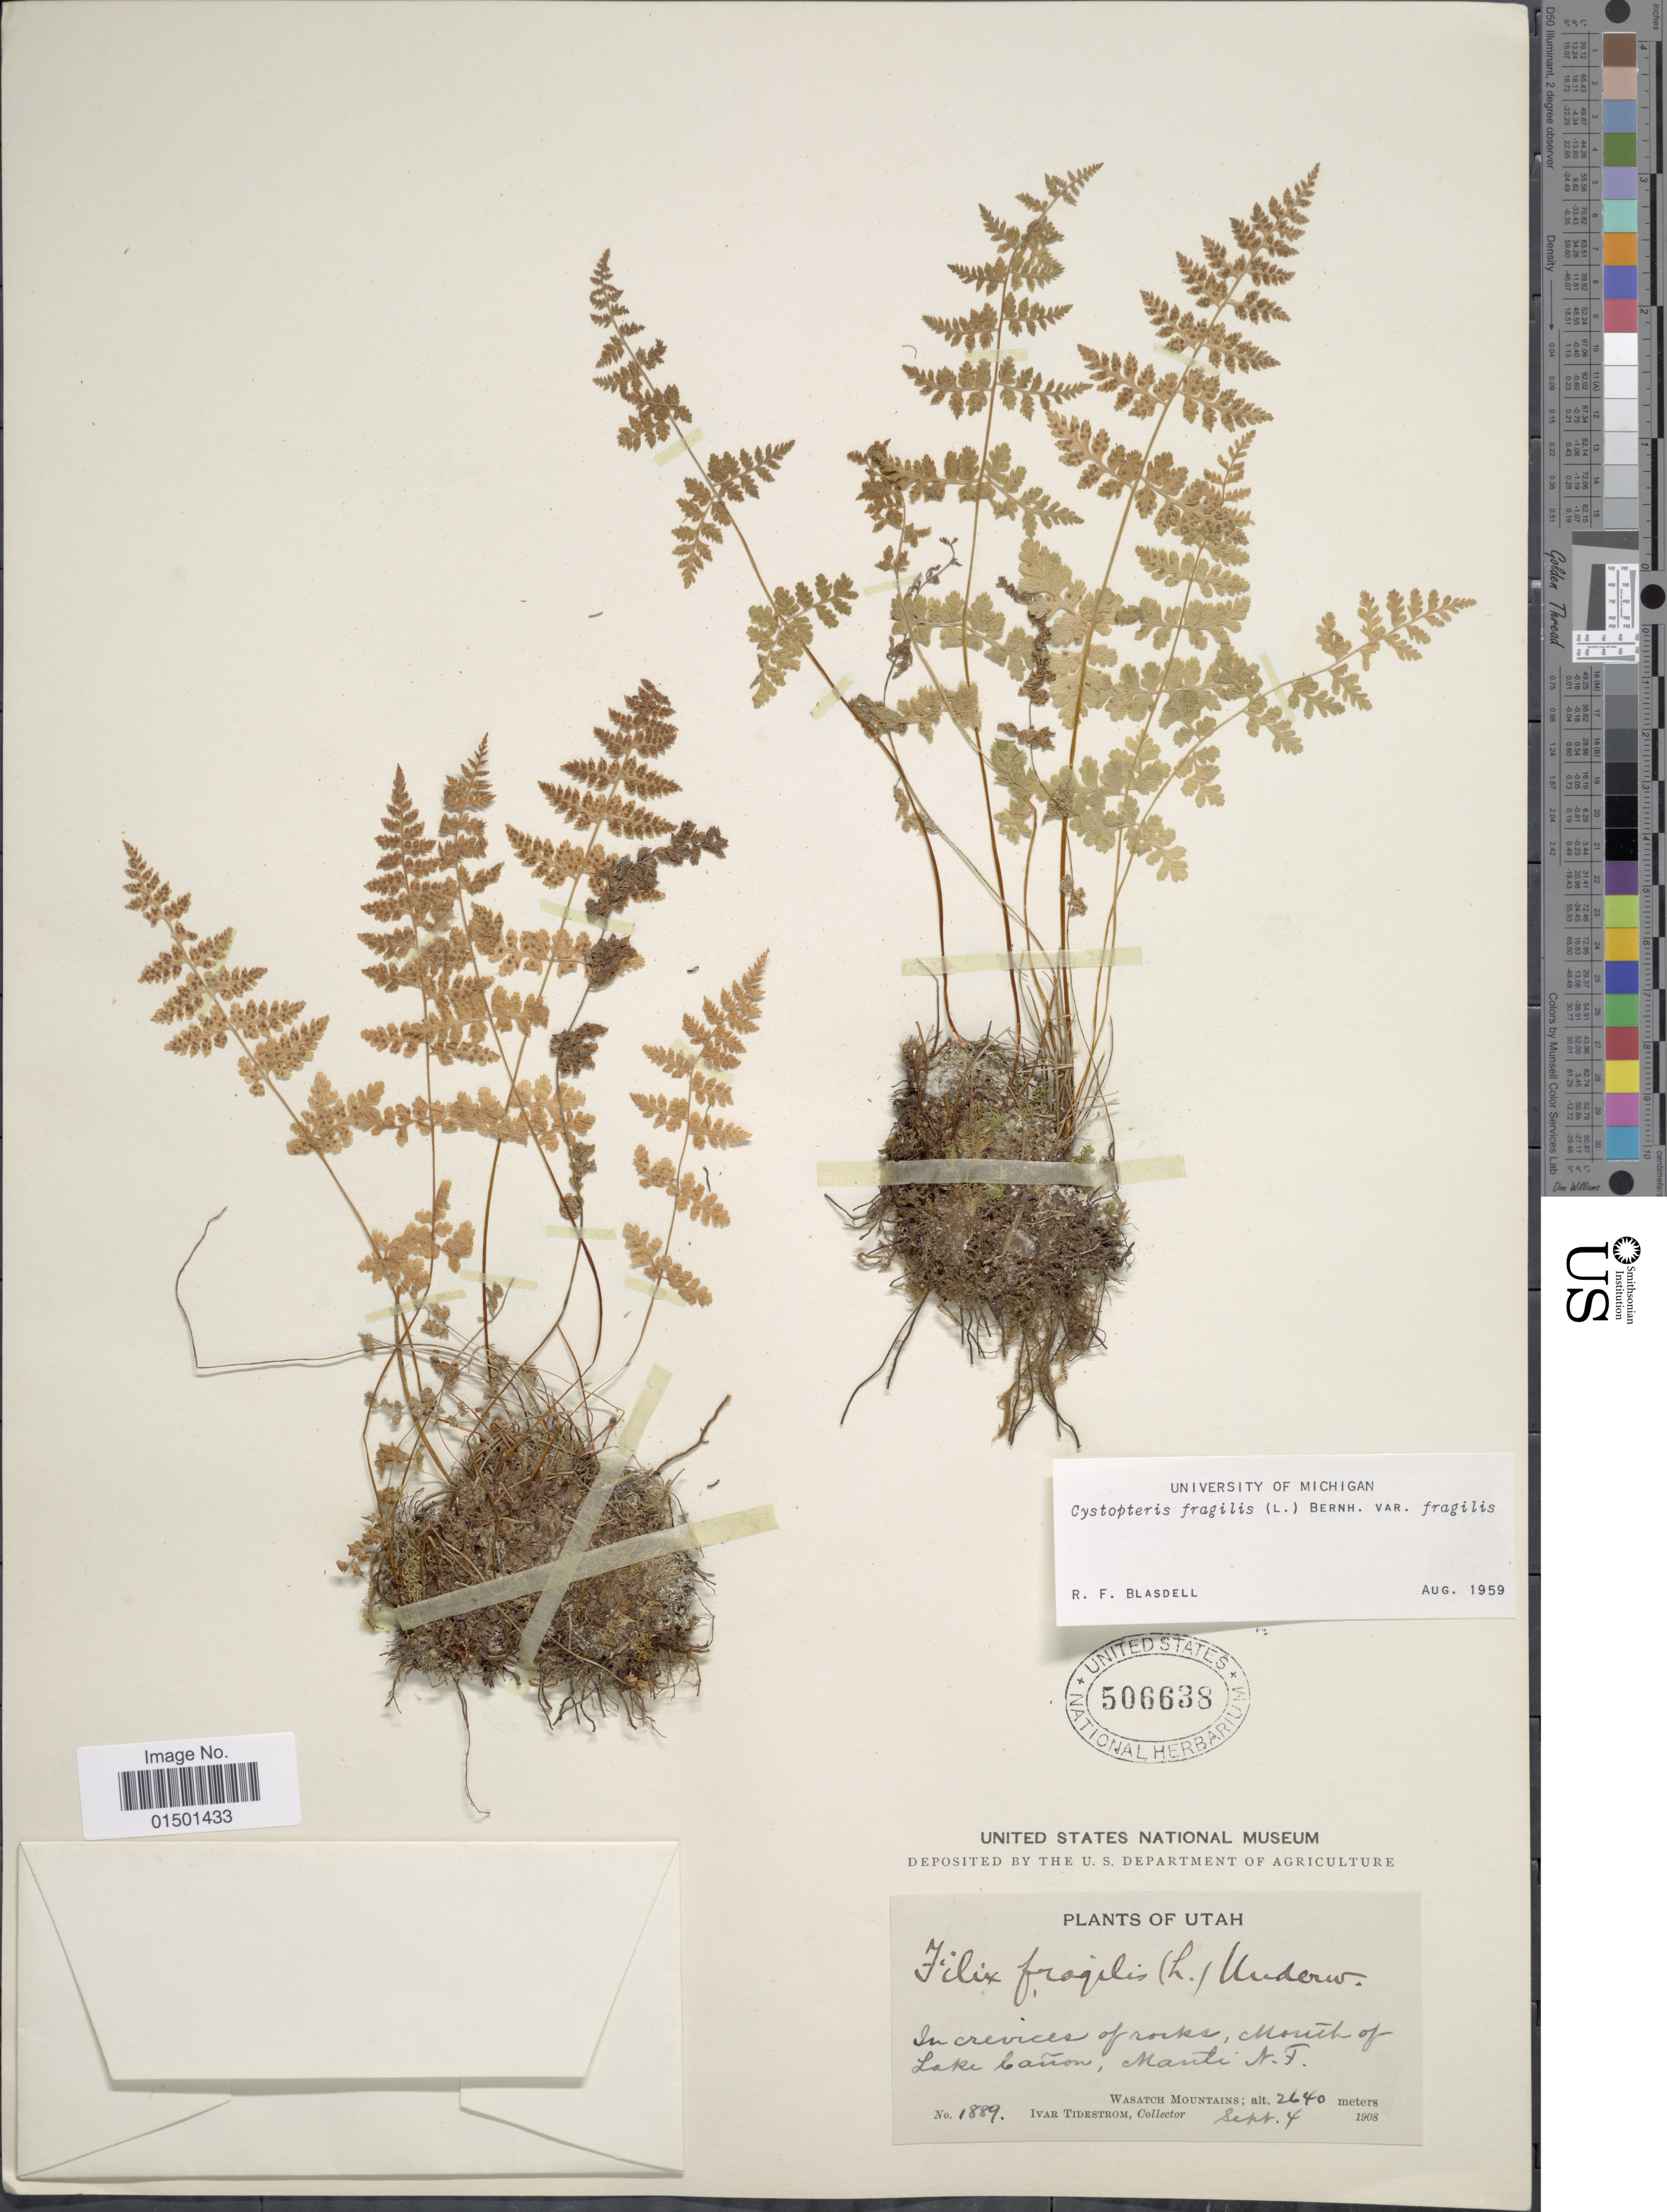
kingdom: Plantae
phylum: Tracheophyta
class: Polypodiopsida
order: Polypodiales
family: Cystopteridaceae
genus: Cystopteris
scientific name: Cystopteris fragilis var. fragilis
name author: (L.) Bernh.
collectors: I. F. Tidestrom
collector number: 1889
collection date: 1908-09-04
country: United States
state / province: Utah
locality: In crevices of rocks, mouth of Lake Canon, manti, N.F. Wasatch Mountains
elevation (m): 2640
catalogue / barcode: US 506638